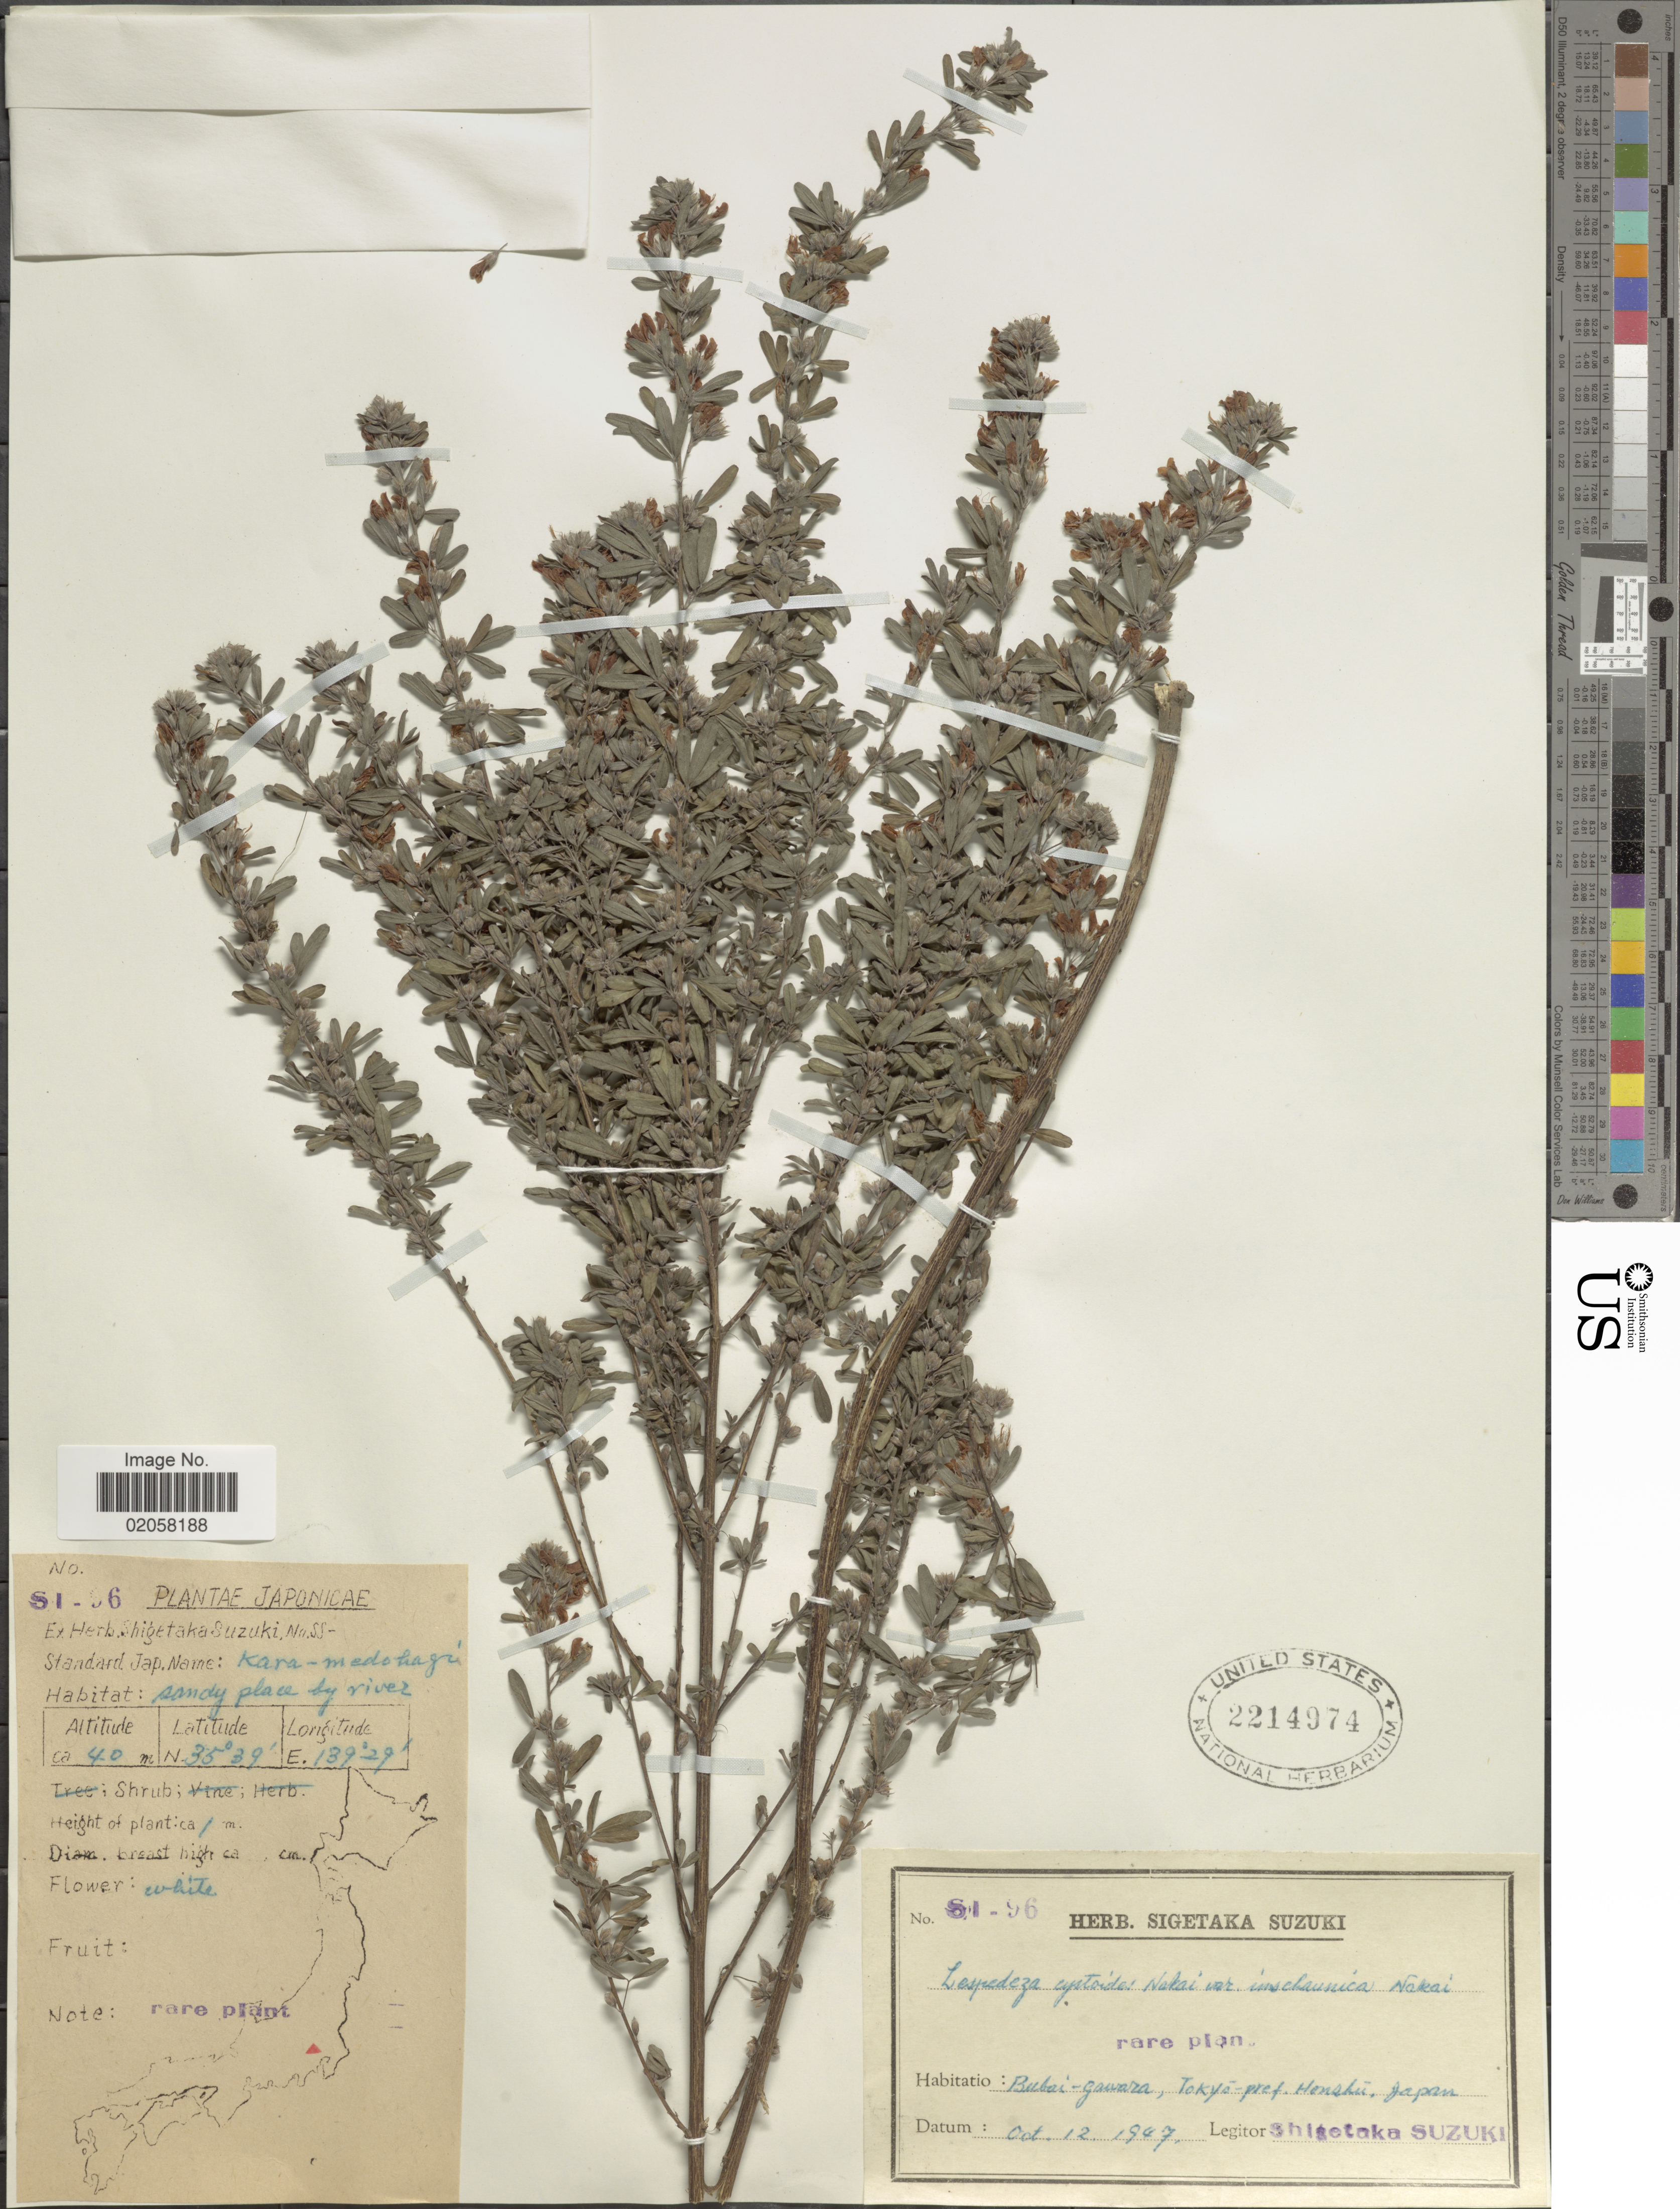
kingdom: Plantae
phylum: Tracheophyta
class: Magnoliopsida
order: Fabales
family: Fabaceae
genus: Campylotropis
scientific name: Campylotropis cytisoides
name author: (Jungh.) Miq.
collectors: S. Suzuki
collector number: SI96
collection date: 1947-10-12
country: Japan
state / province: Tokyo, Federal City of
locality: Bubai-gawara, Tokyo - pref. Honshu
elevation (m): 40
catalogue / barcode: US 2214974